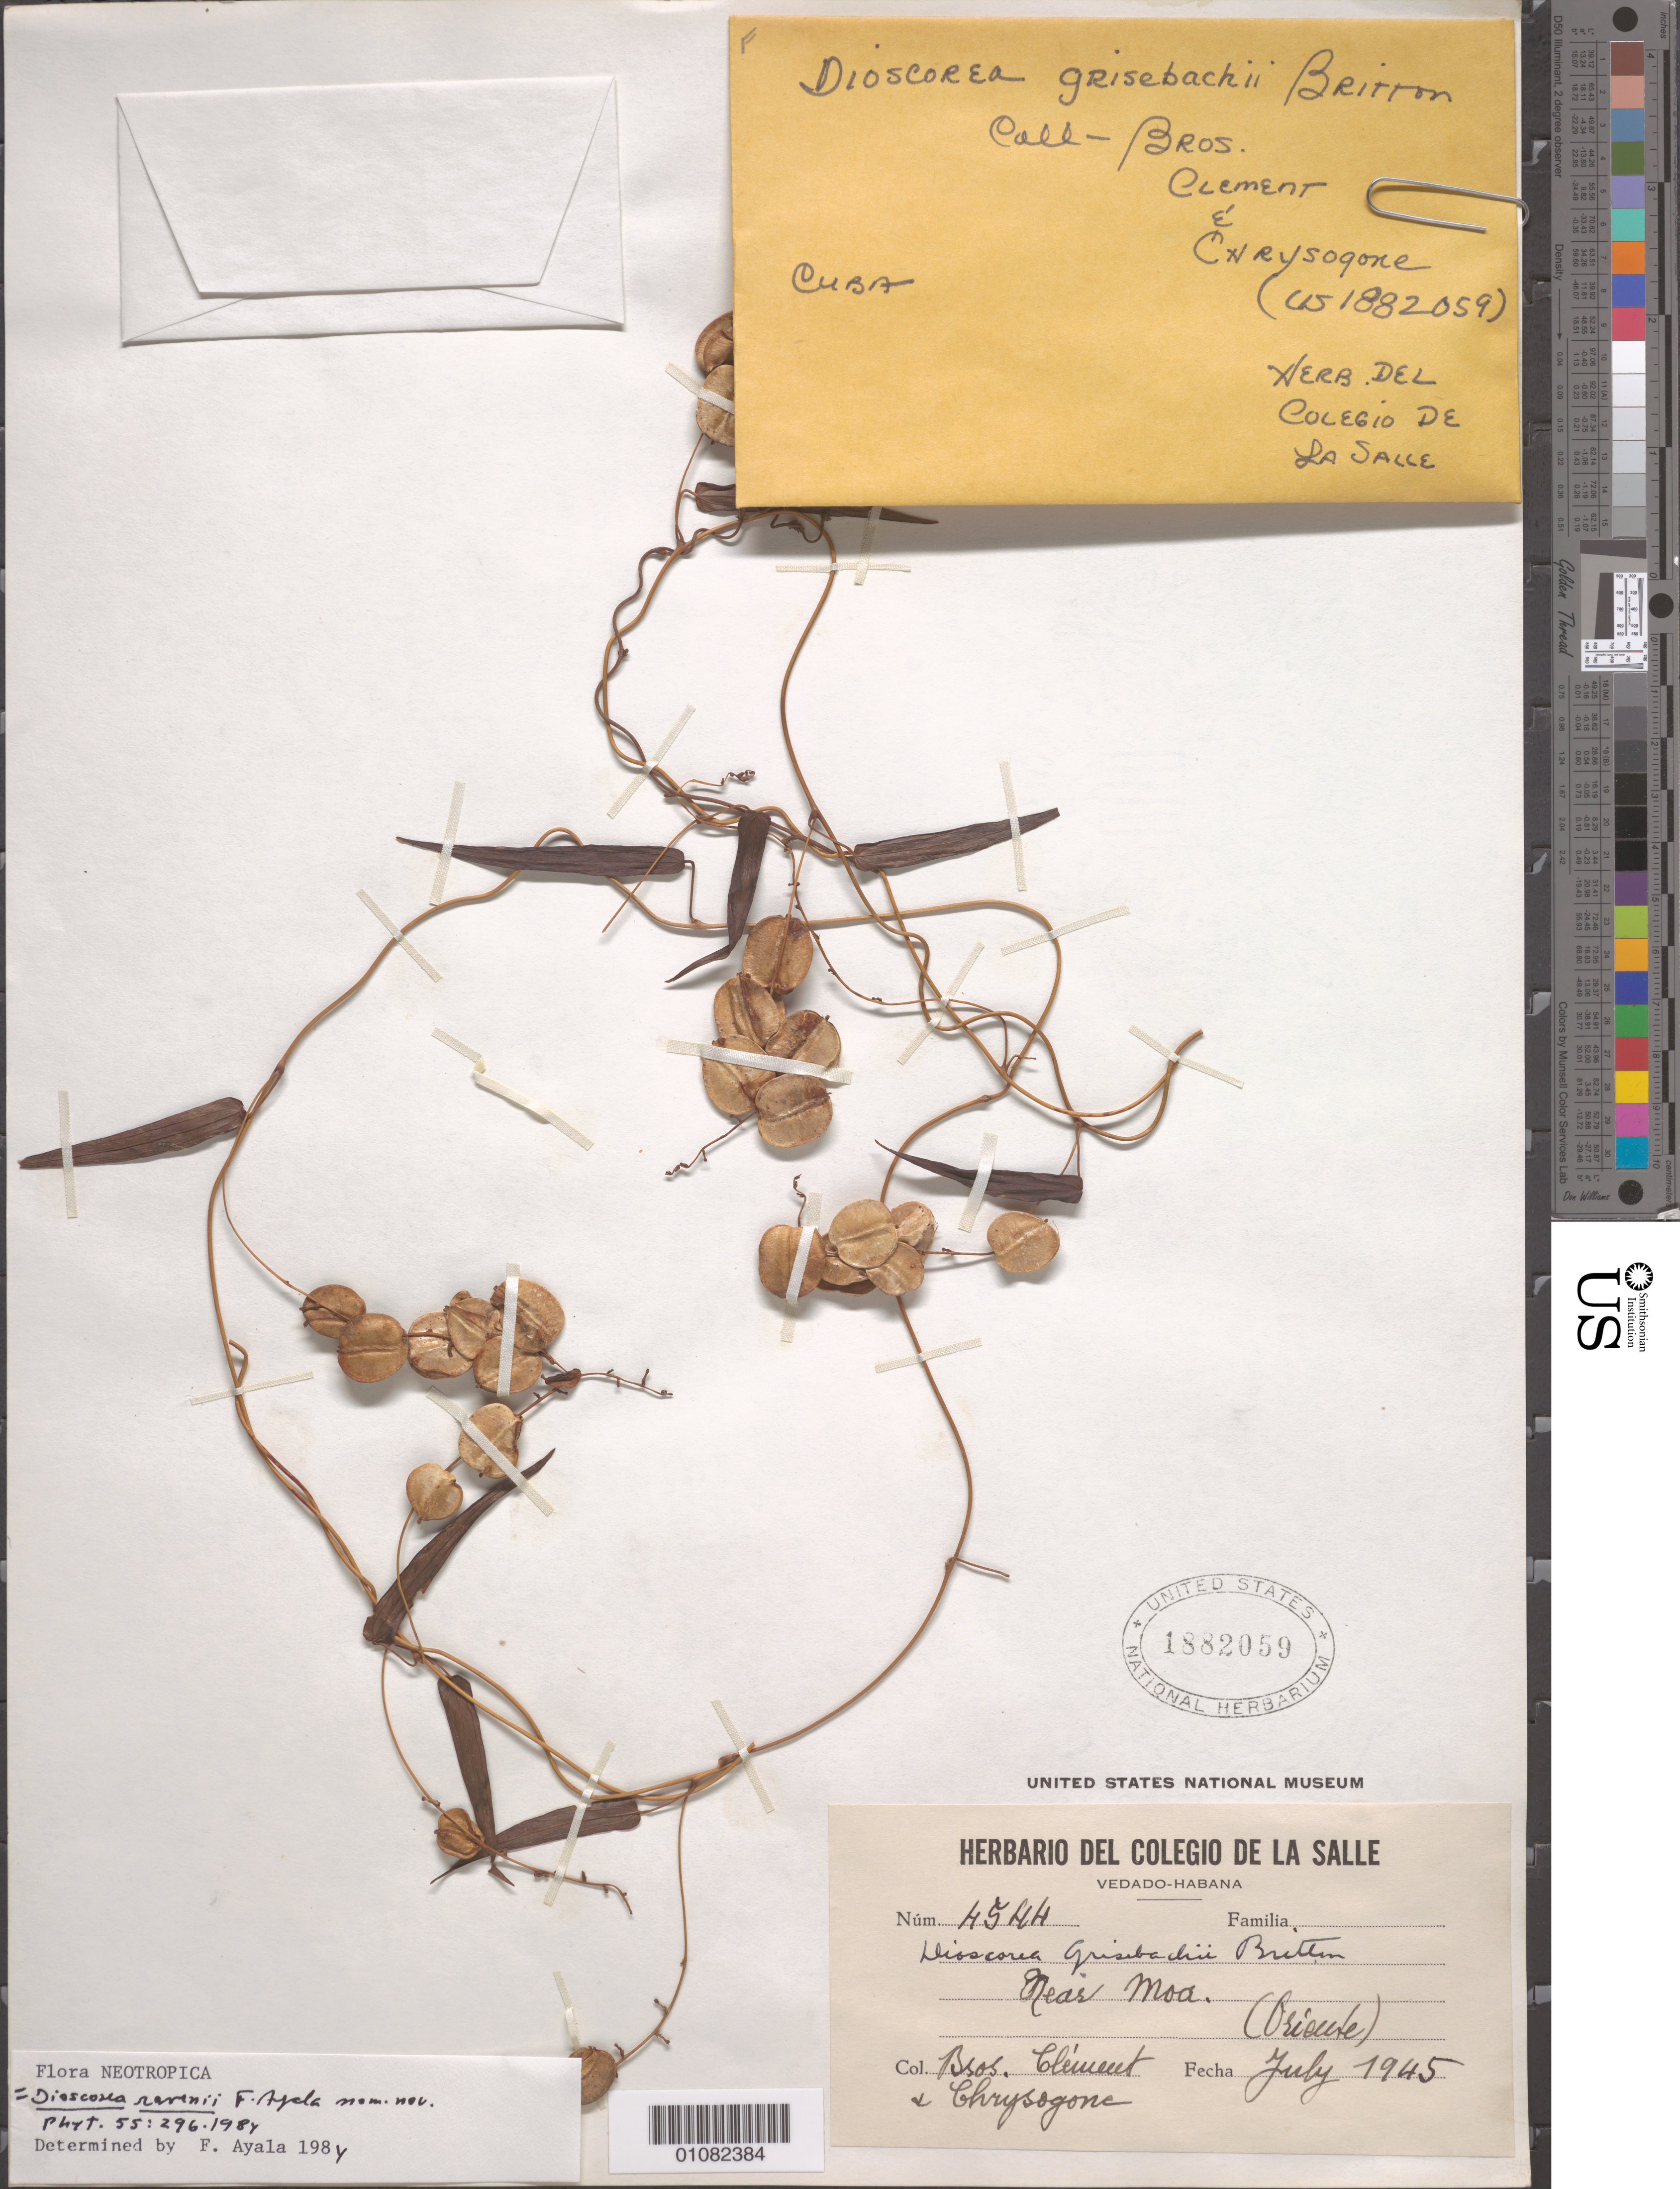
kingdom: Plantae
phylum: Tracheophyta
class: Liliopsida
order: Dioscoreales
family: Dioscoreaceae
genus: Dioscorea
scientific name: Dioscorea ravenii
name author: Ayala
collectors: B. Clement & B. Chrysogone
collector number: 4544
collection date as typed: Jul 1945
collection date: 1945-07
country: Cuba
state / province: Holguín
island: Cuba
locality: Near Moa (Oriente)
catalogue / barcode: US 1882059